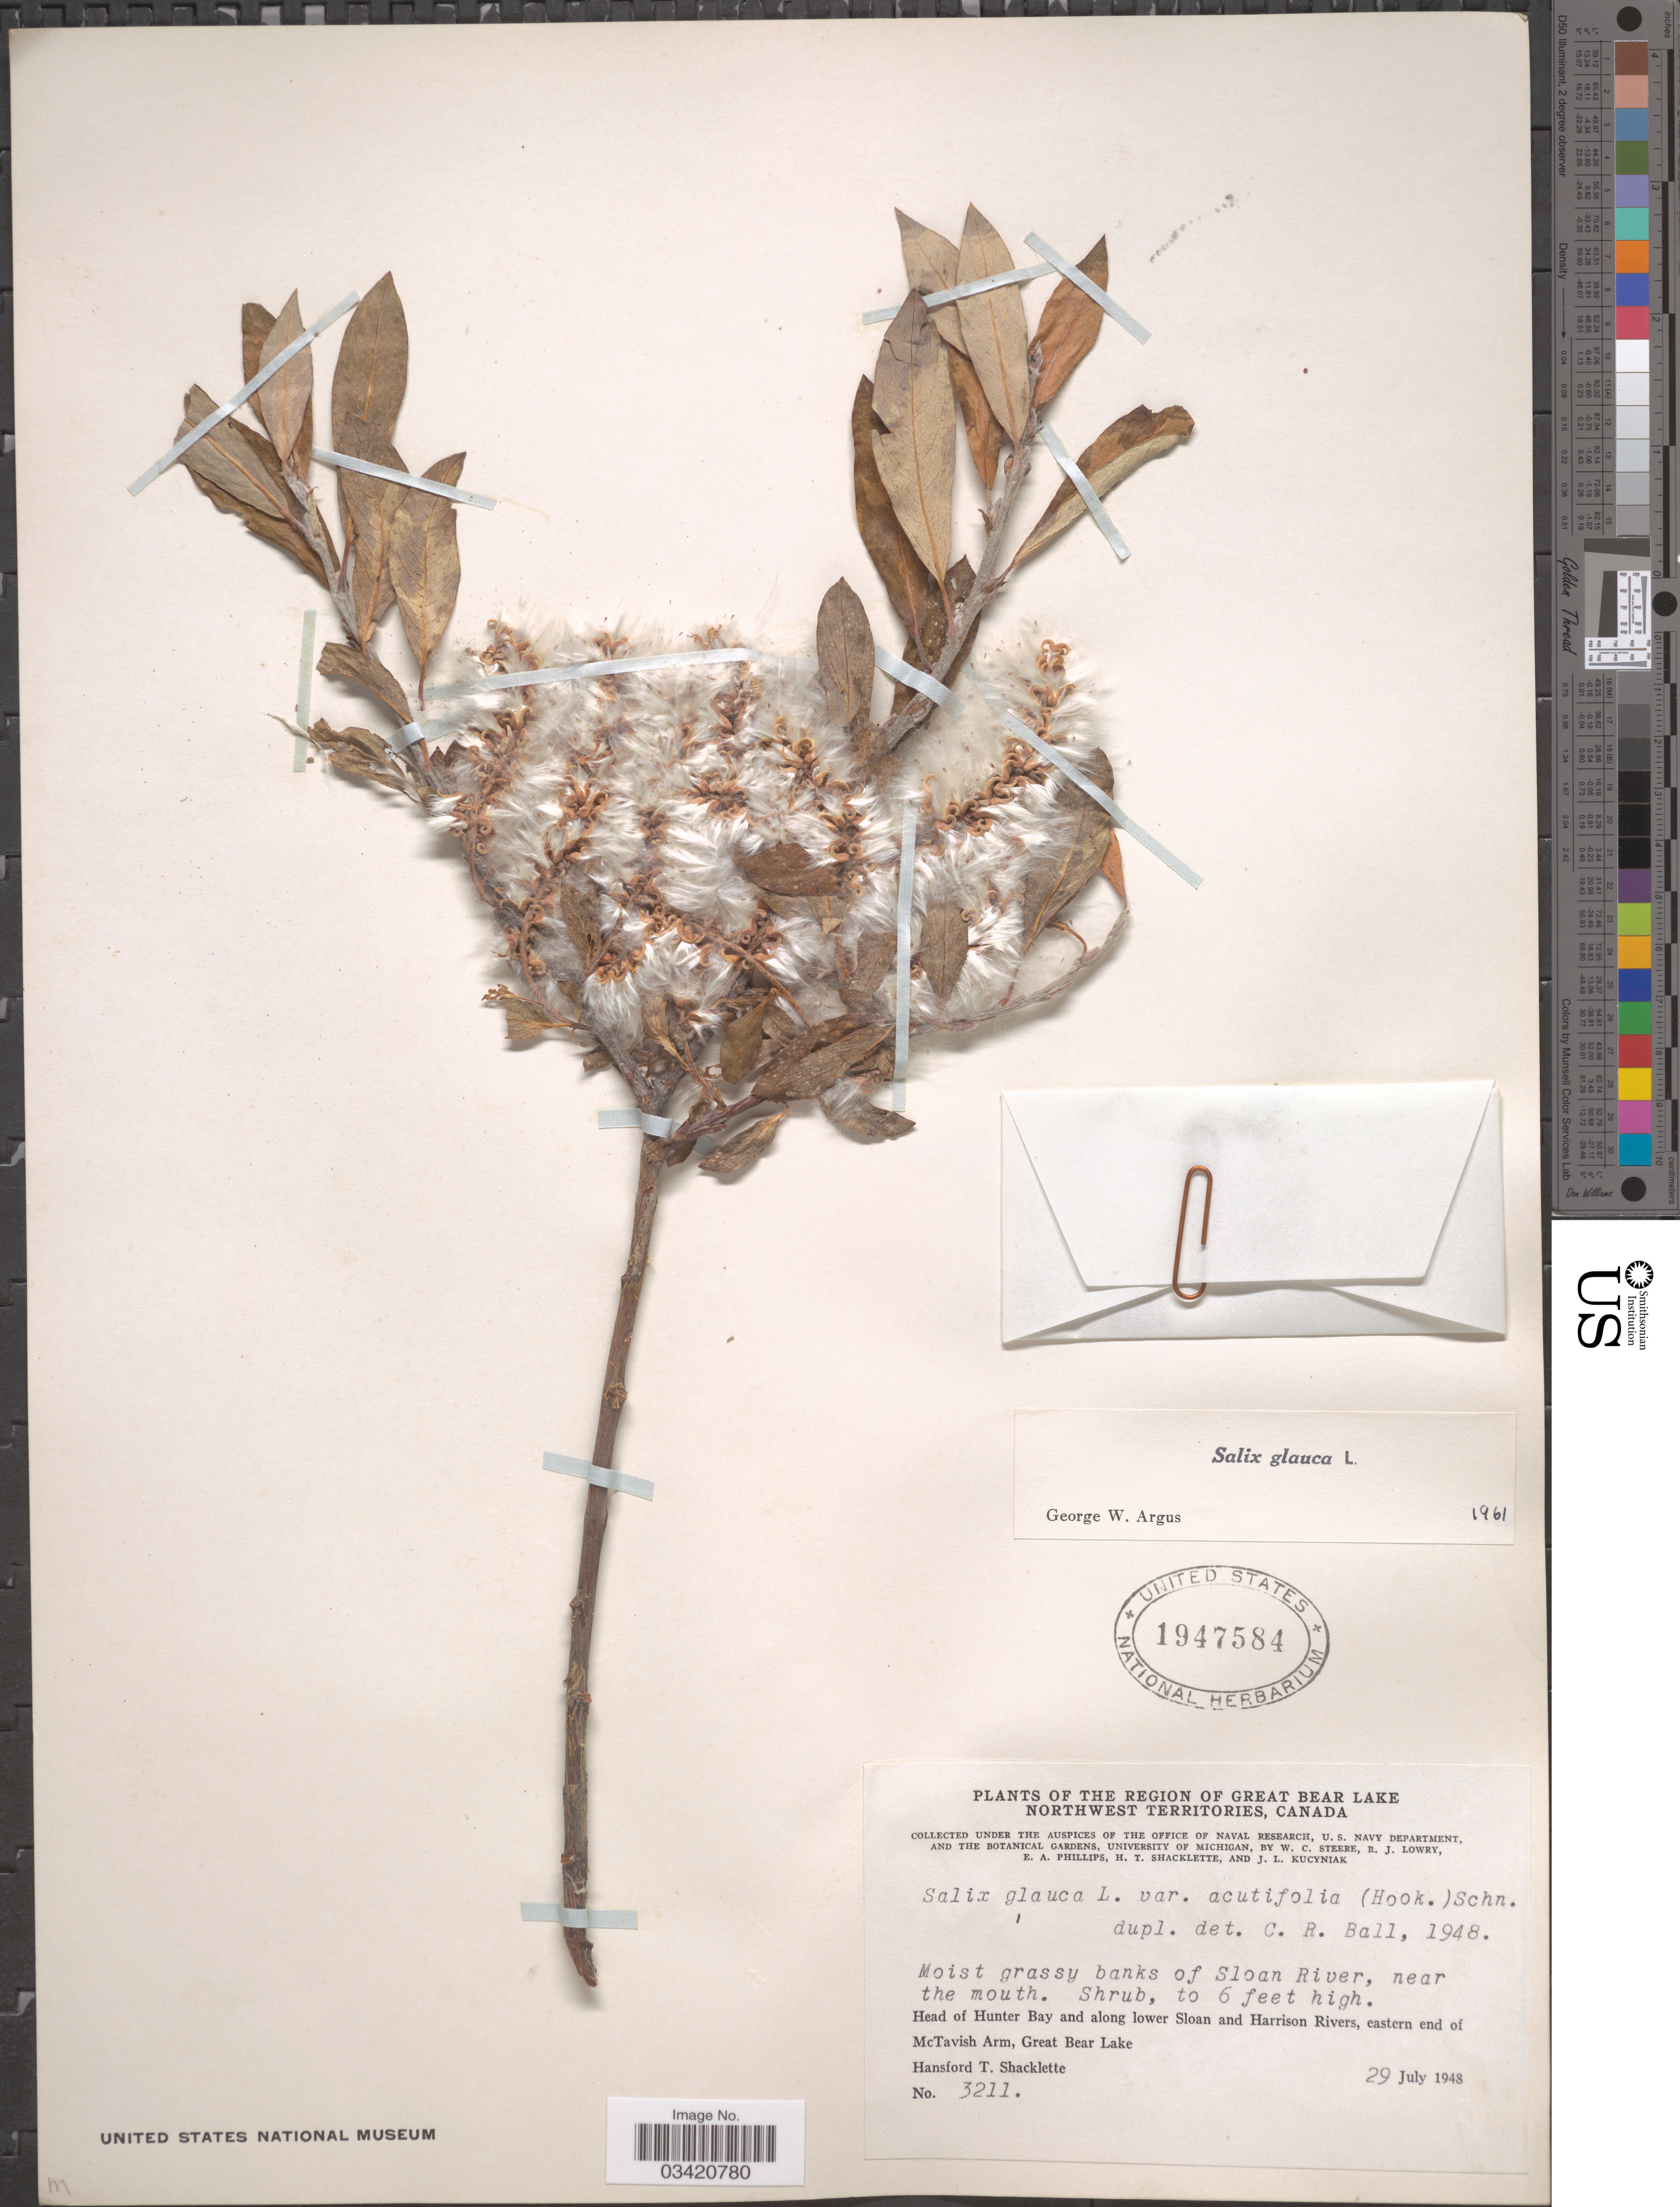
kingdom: Plantae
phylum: Tracheophyta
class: Magnoliopsida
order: Malpighiales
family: Salicaceae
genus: Salix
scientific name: Salix glauca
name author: L.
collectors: H. Shacklette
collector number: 3211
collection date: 1948-07-29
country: Canada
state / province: Northwest Territories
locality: Region of Great Bear Lake. Moist grassy banks of Sloan River, near the mouth. Head of Hunter Bay and along lower Sloan and Harrison Rivers, eastern end of McTavish Arm, Great Bear Lake.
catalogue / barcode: US 1947584